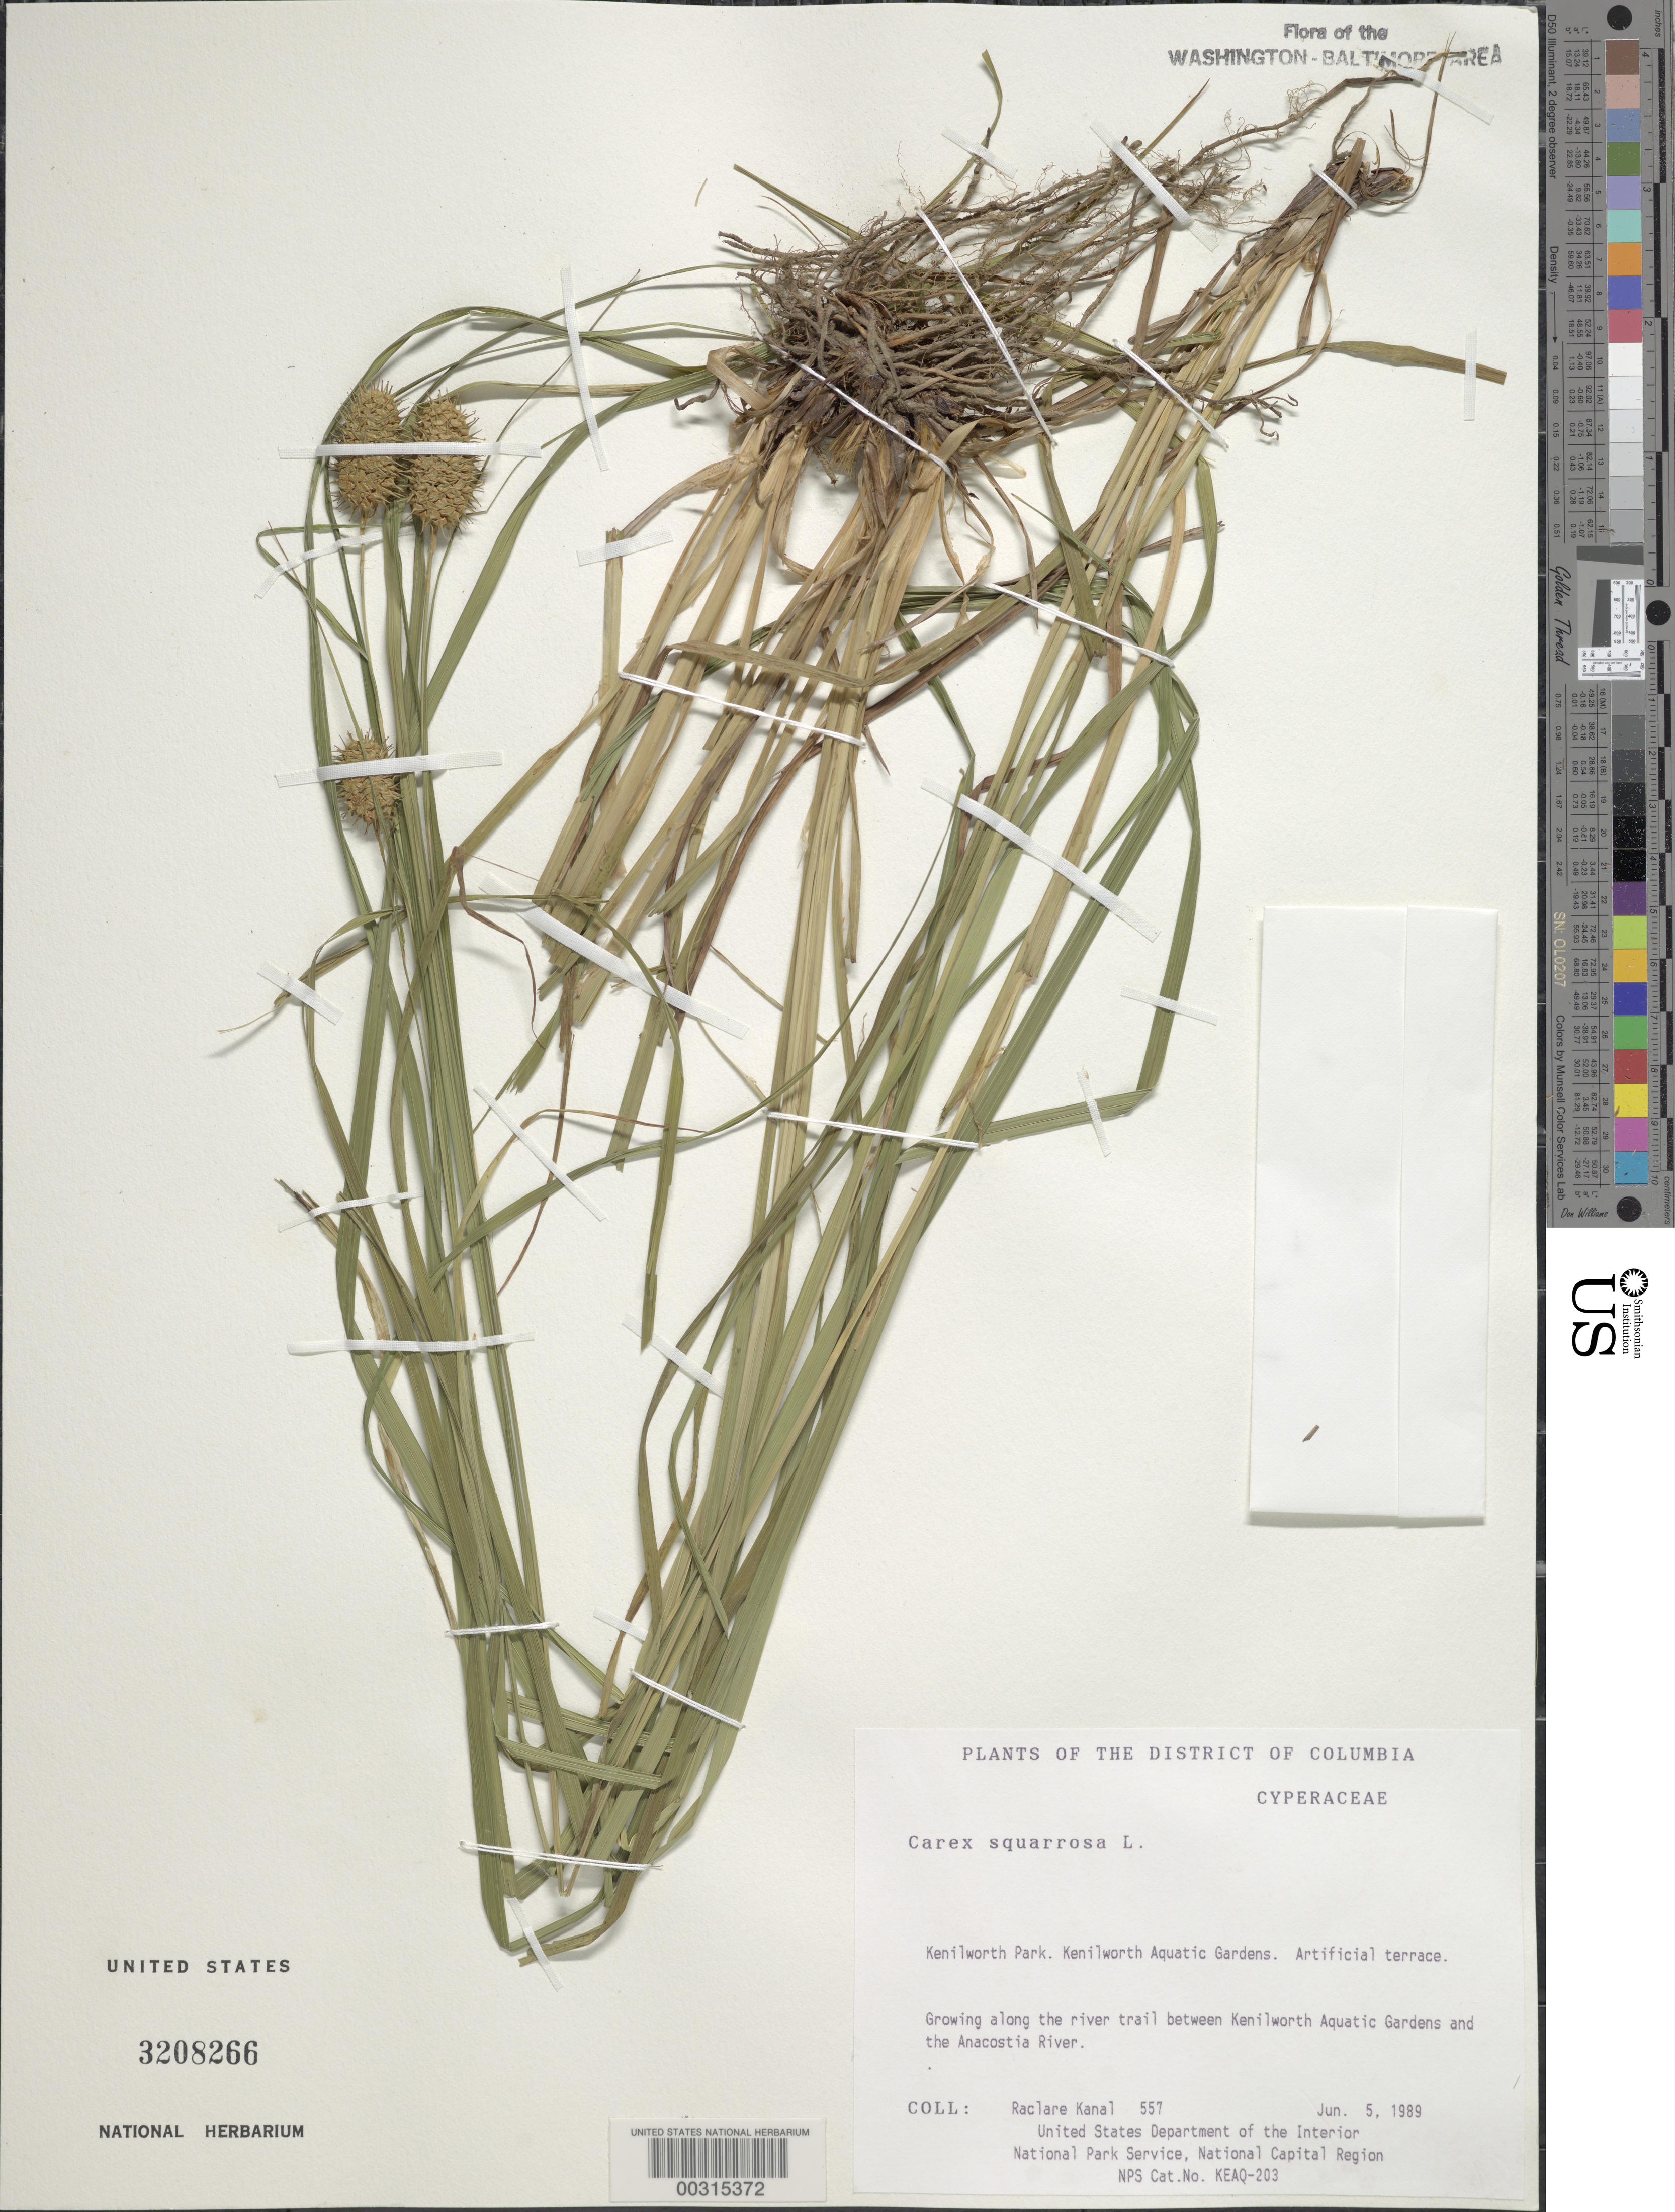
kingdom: Plantae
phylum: Tracheophyta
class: Liliopsida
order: Poales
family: Cyperaceae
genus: Carex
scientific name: Carex squarrosa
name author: L.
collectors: R. Kanal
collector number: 557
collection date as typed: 05 Jun 1989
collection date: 1989-06-05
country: United States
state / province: District of Columbia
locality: Kenilworth Park, Kenilworth Aquatic Gardens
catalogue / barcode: US 3208266